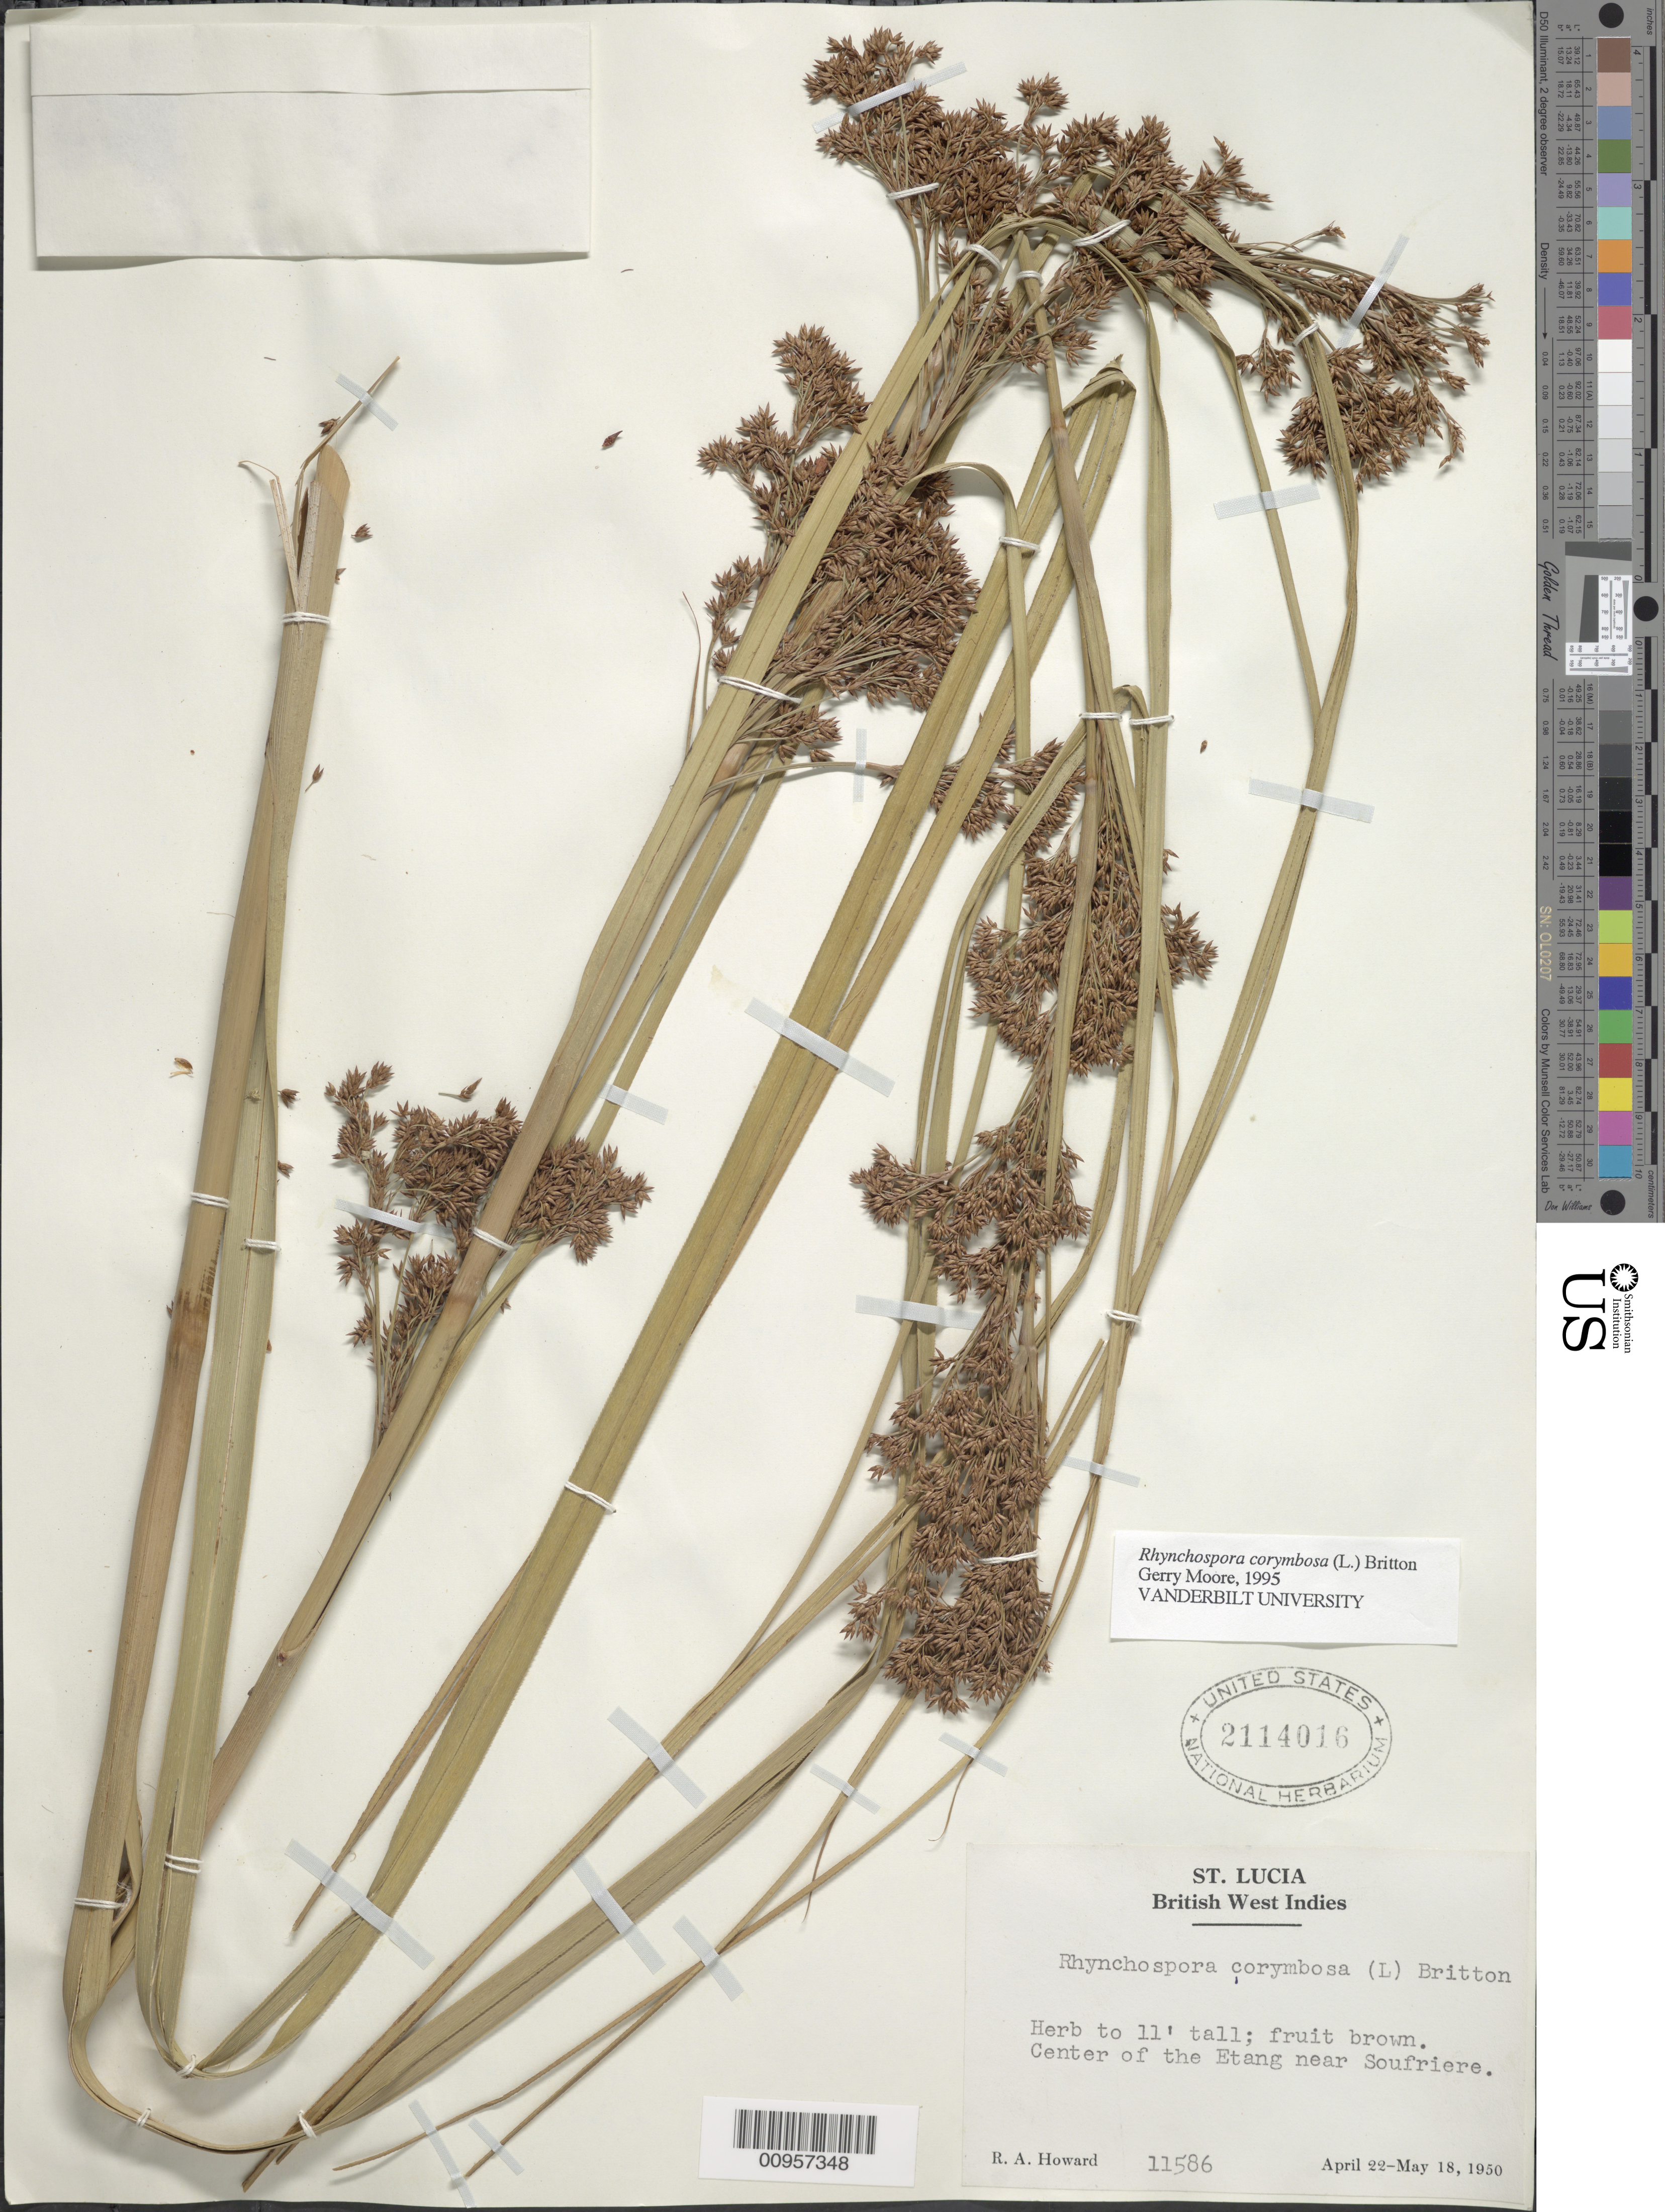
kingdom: Plantae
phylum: Tracheophyta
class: Liliopsida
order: Poales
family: Cyperaceae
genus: Cladium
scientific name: Cladium jamaicense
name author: Crantz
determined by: Strong, Mark T., (BOT), Smithsonian Institution - National Museum of Natural History (UNITED STATES)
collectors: R. A. Howard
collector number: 11586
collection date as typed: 22 Apr 1950 to 18 May 1950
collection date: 1950-04-22/1950-05-18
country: St. Lucia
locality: Center of the Etang, near Soufriere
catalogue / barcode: US 2114016